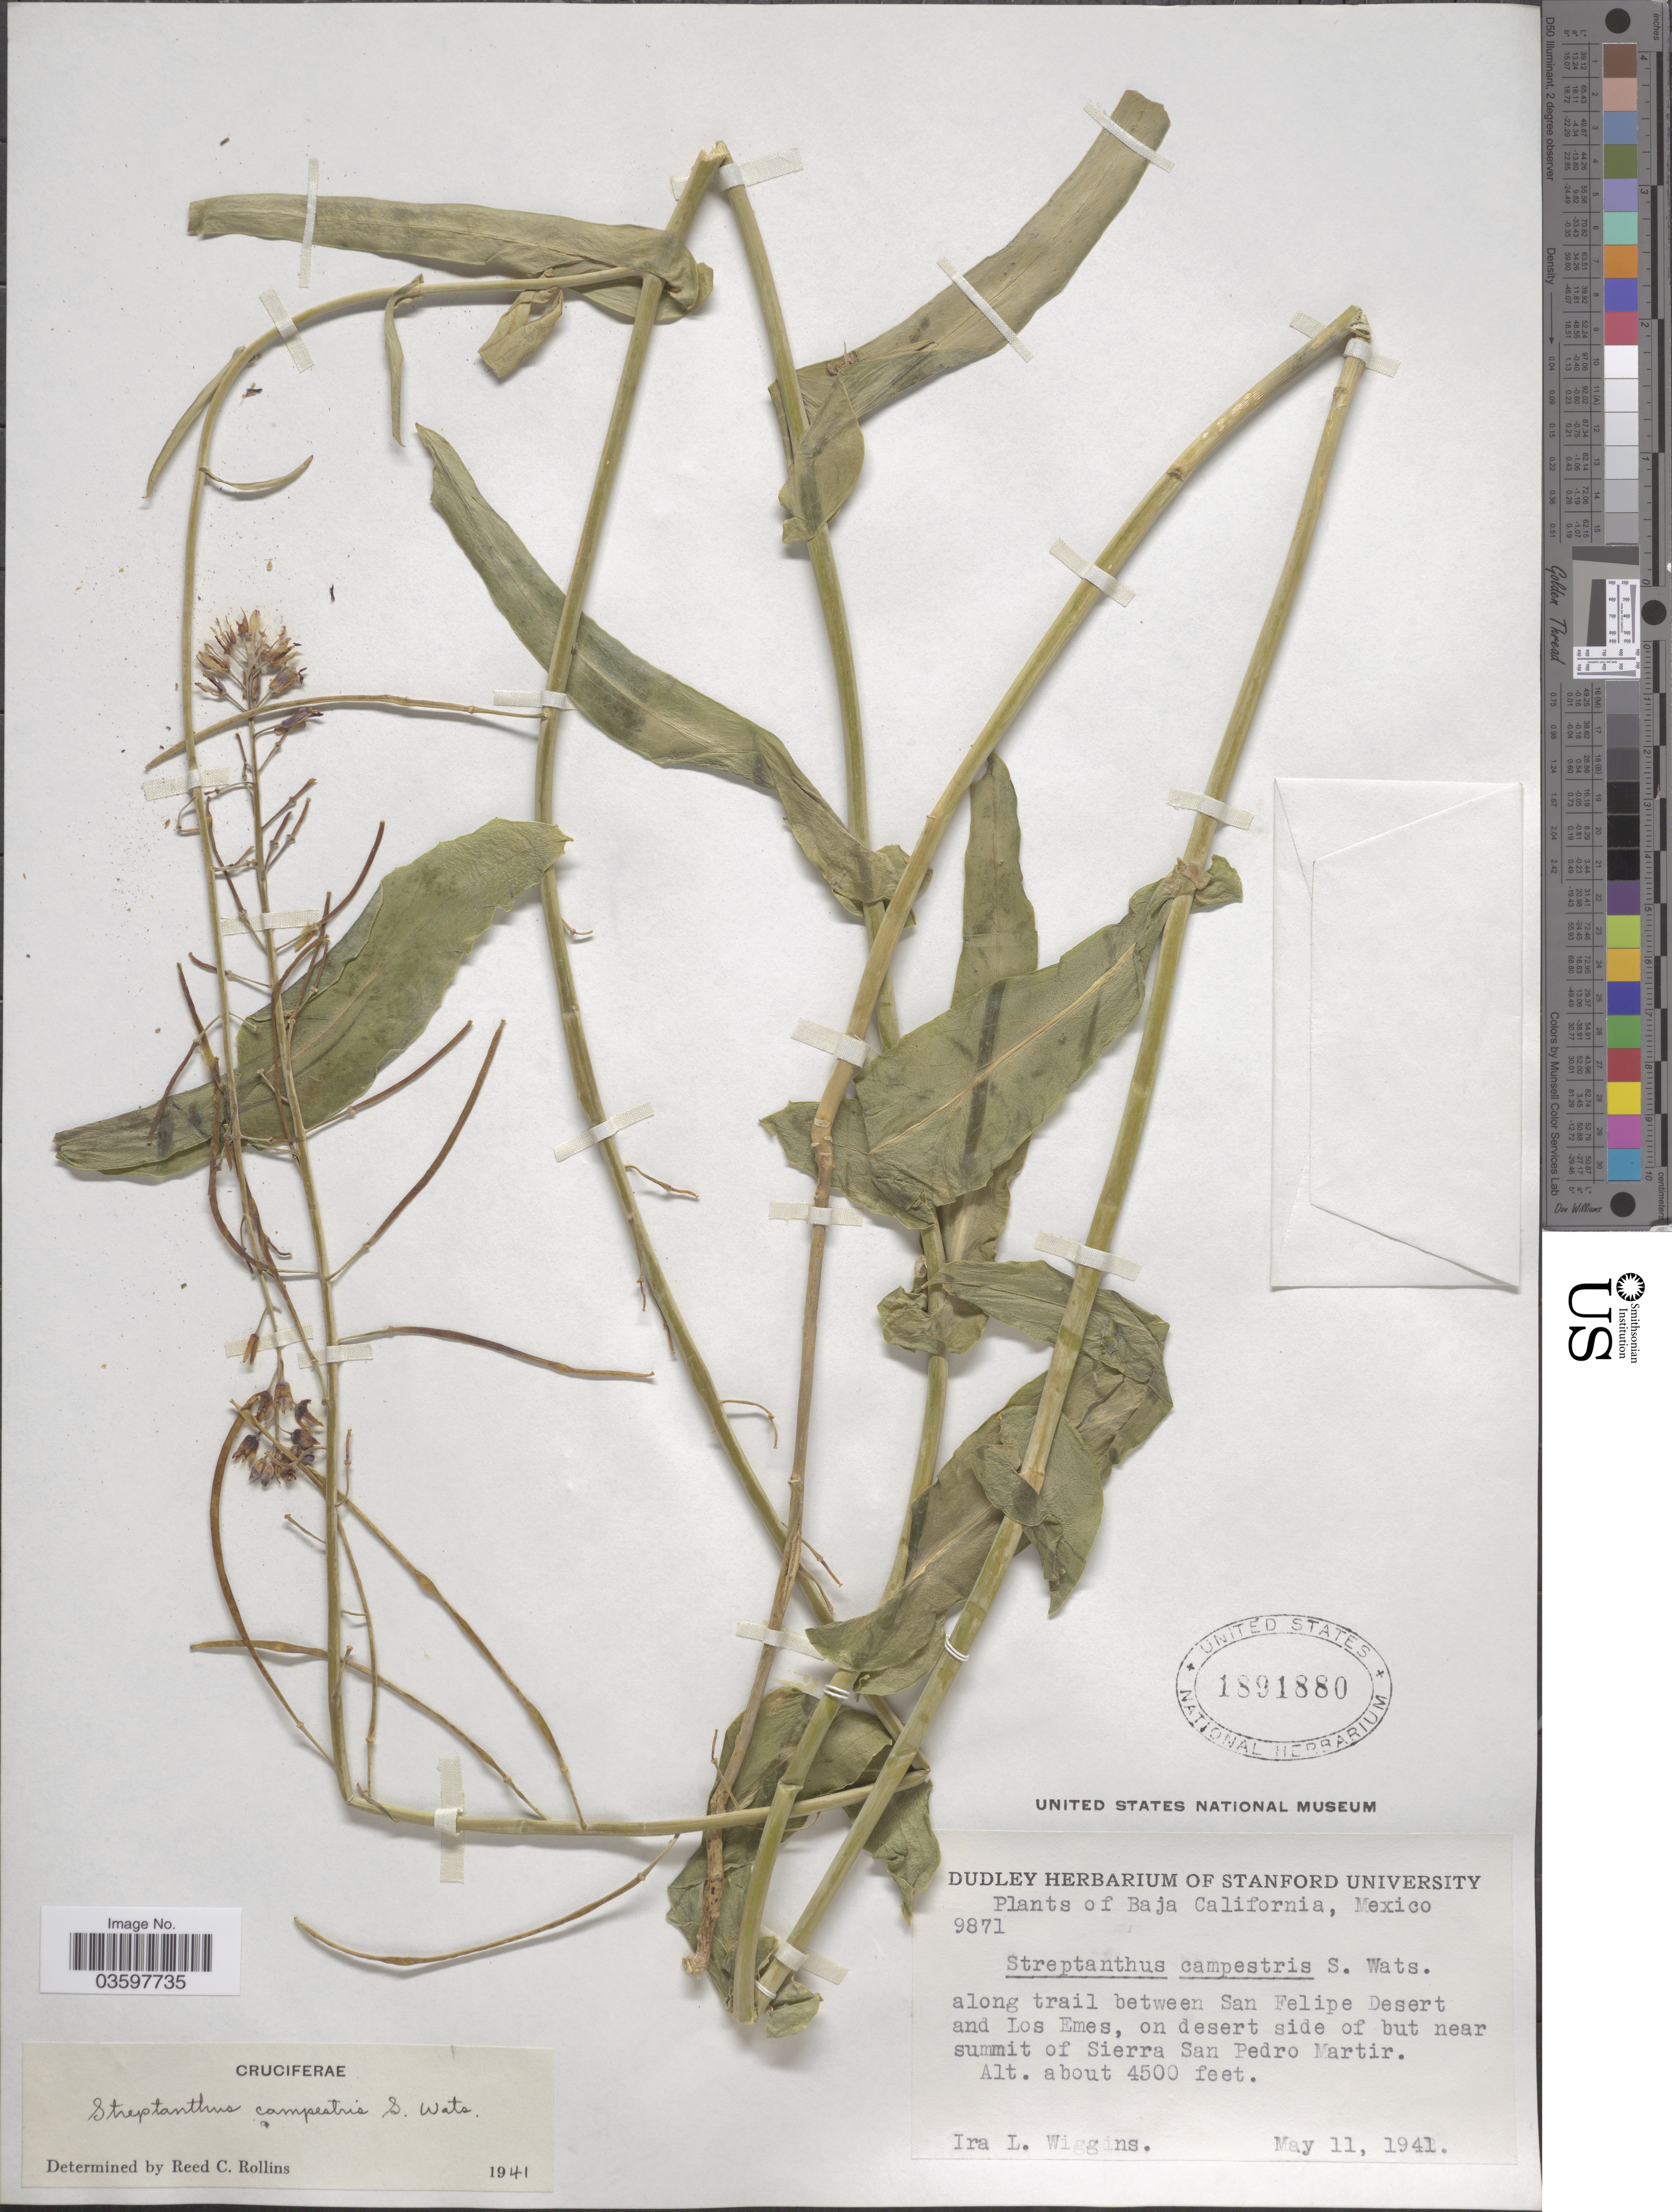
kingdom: Plantae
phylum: Tracheophyta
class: Magnoliopsida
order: Brassicales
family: Brassicaceae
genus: Streptanthus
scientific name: Streptanthus campestris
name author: S. Watson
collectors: I. L. Wiggins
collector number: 9871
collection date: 1941-05-11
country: Mexico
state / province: Baja California Norte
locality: Along trail between San Felipe Desert and Los Emes, on desert side of but near summit of Sierra San Pedro Martir.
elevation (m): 1372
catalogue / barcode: US 1891880